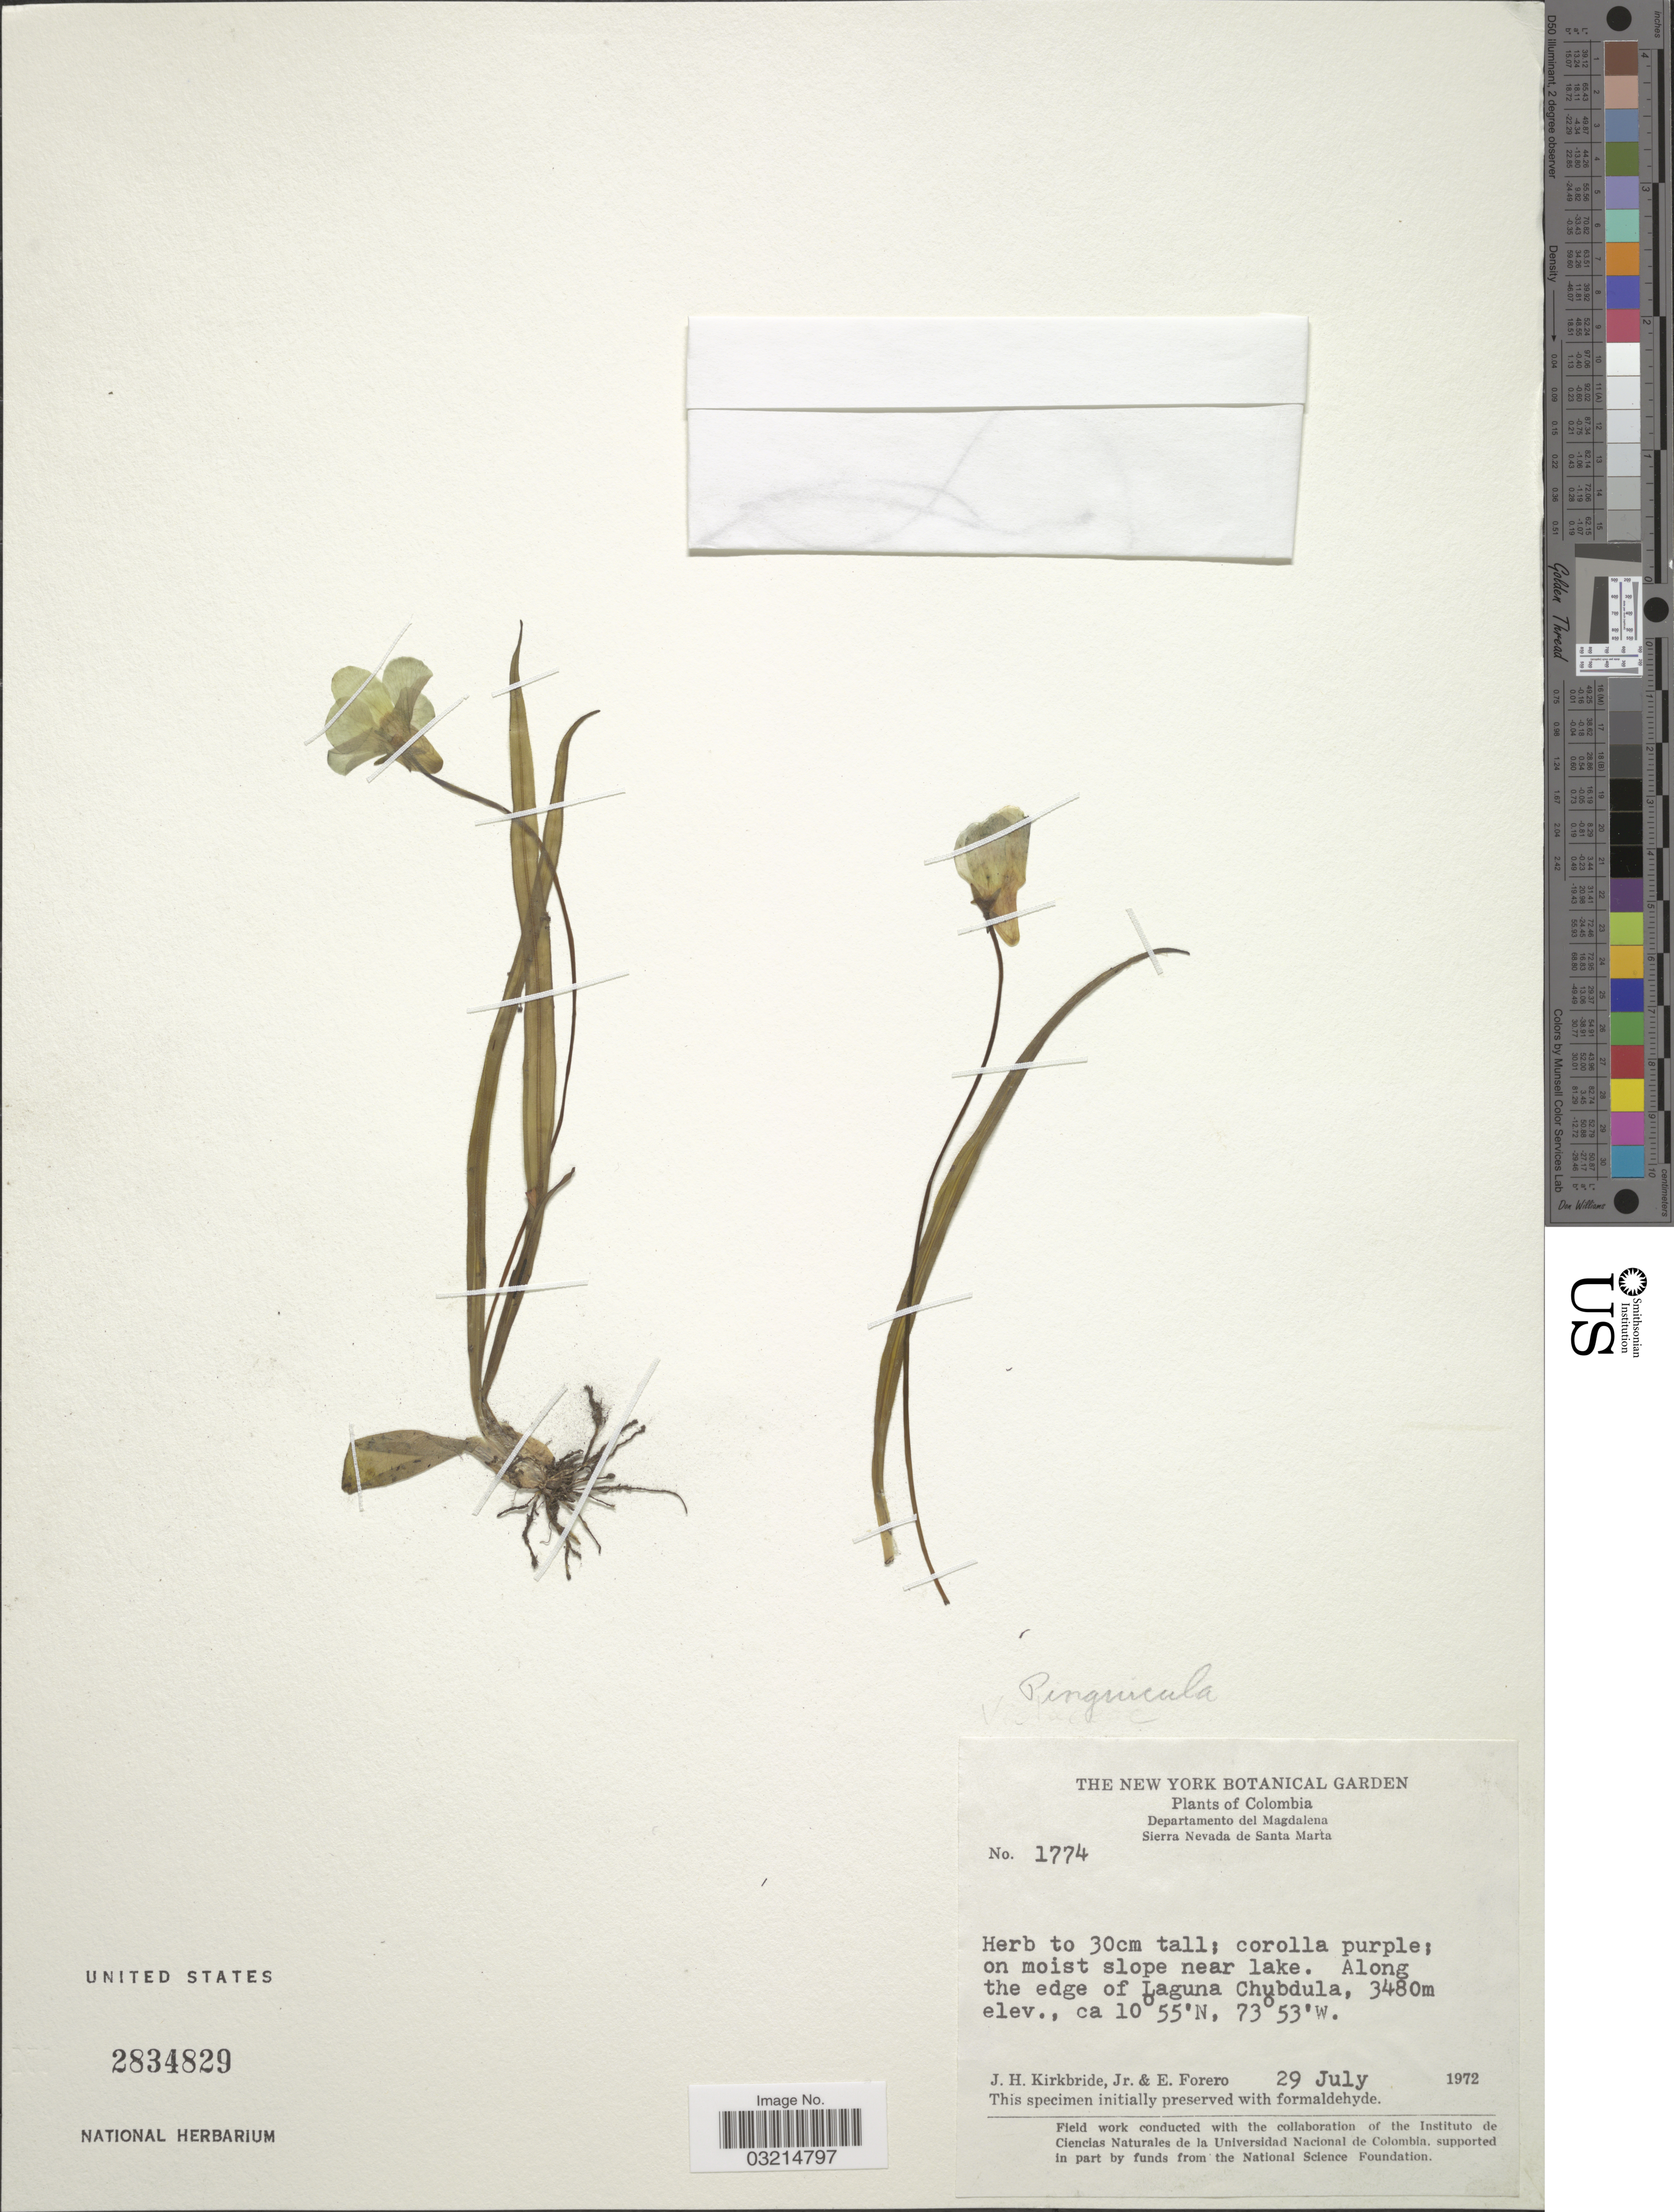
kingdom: Plantae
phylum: Tracheophyta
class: Magnoliopsida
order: Lamiales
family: Lentibulariaceae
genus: Pinguicula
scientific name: Pinguicula sp.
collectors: J. H. Kirkbride & E. Forero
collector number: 1774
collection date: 1972-07-29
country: Colombia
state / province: Magdalena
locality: Departamento del Magdalena, Sierra Nevada de Santa Marta, Along the edge of Laguna Chubdula.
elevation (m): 3480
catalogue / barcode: US 2834829